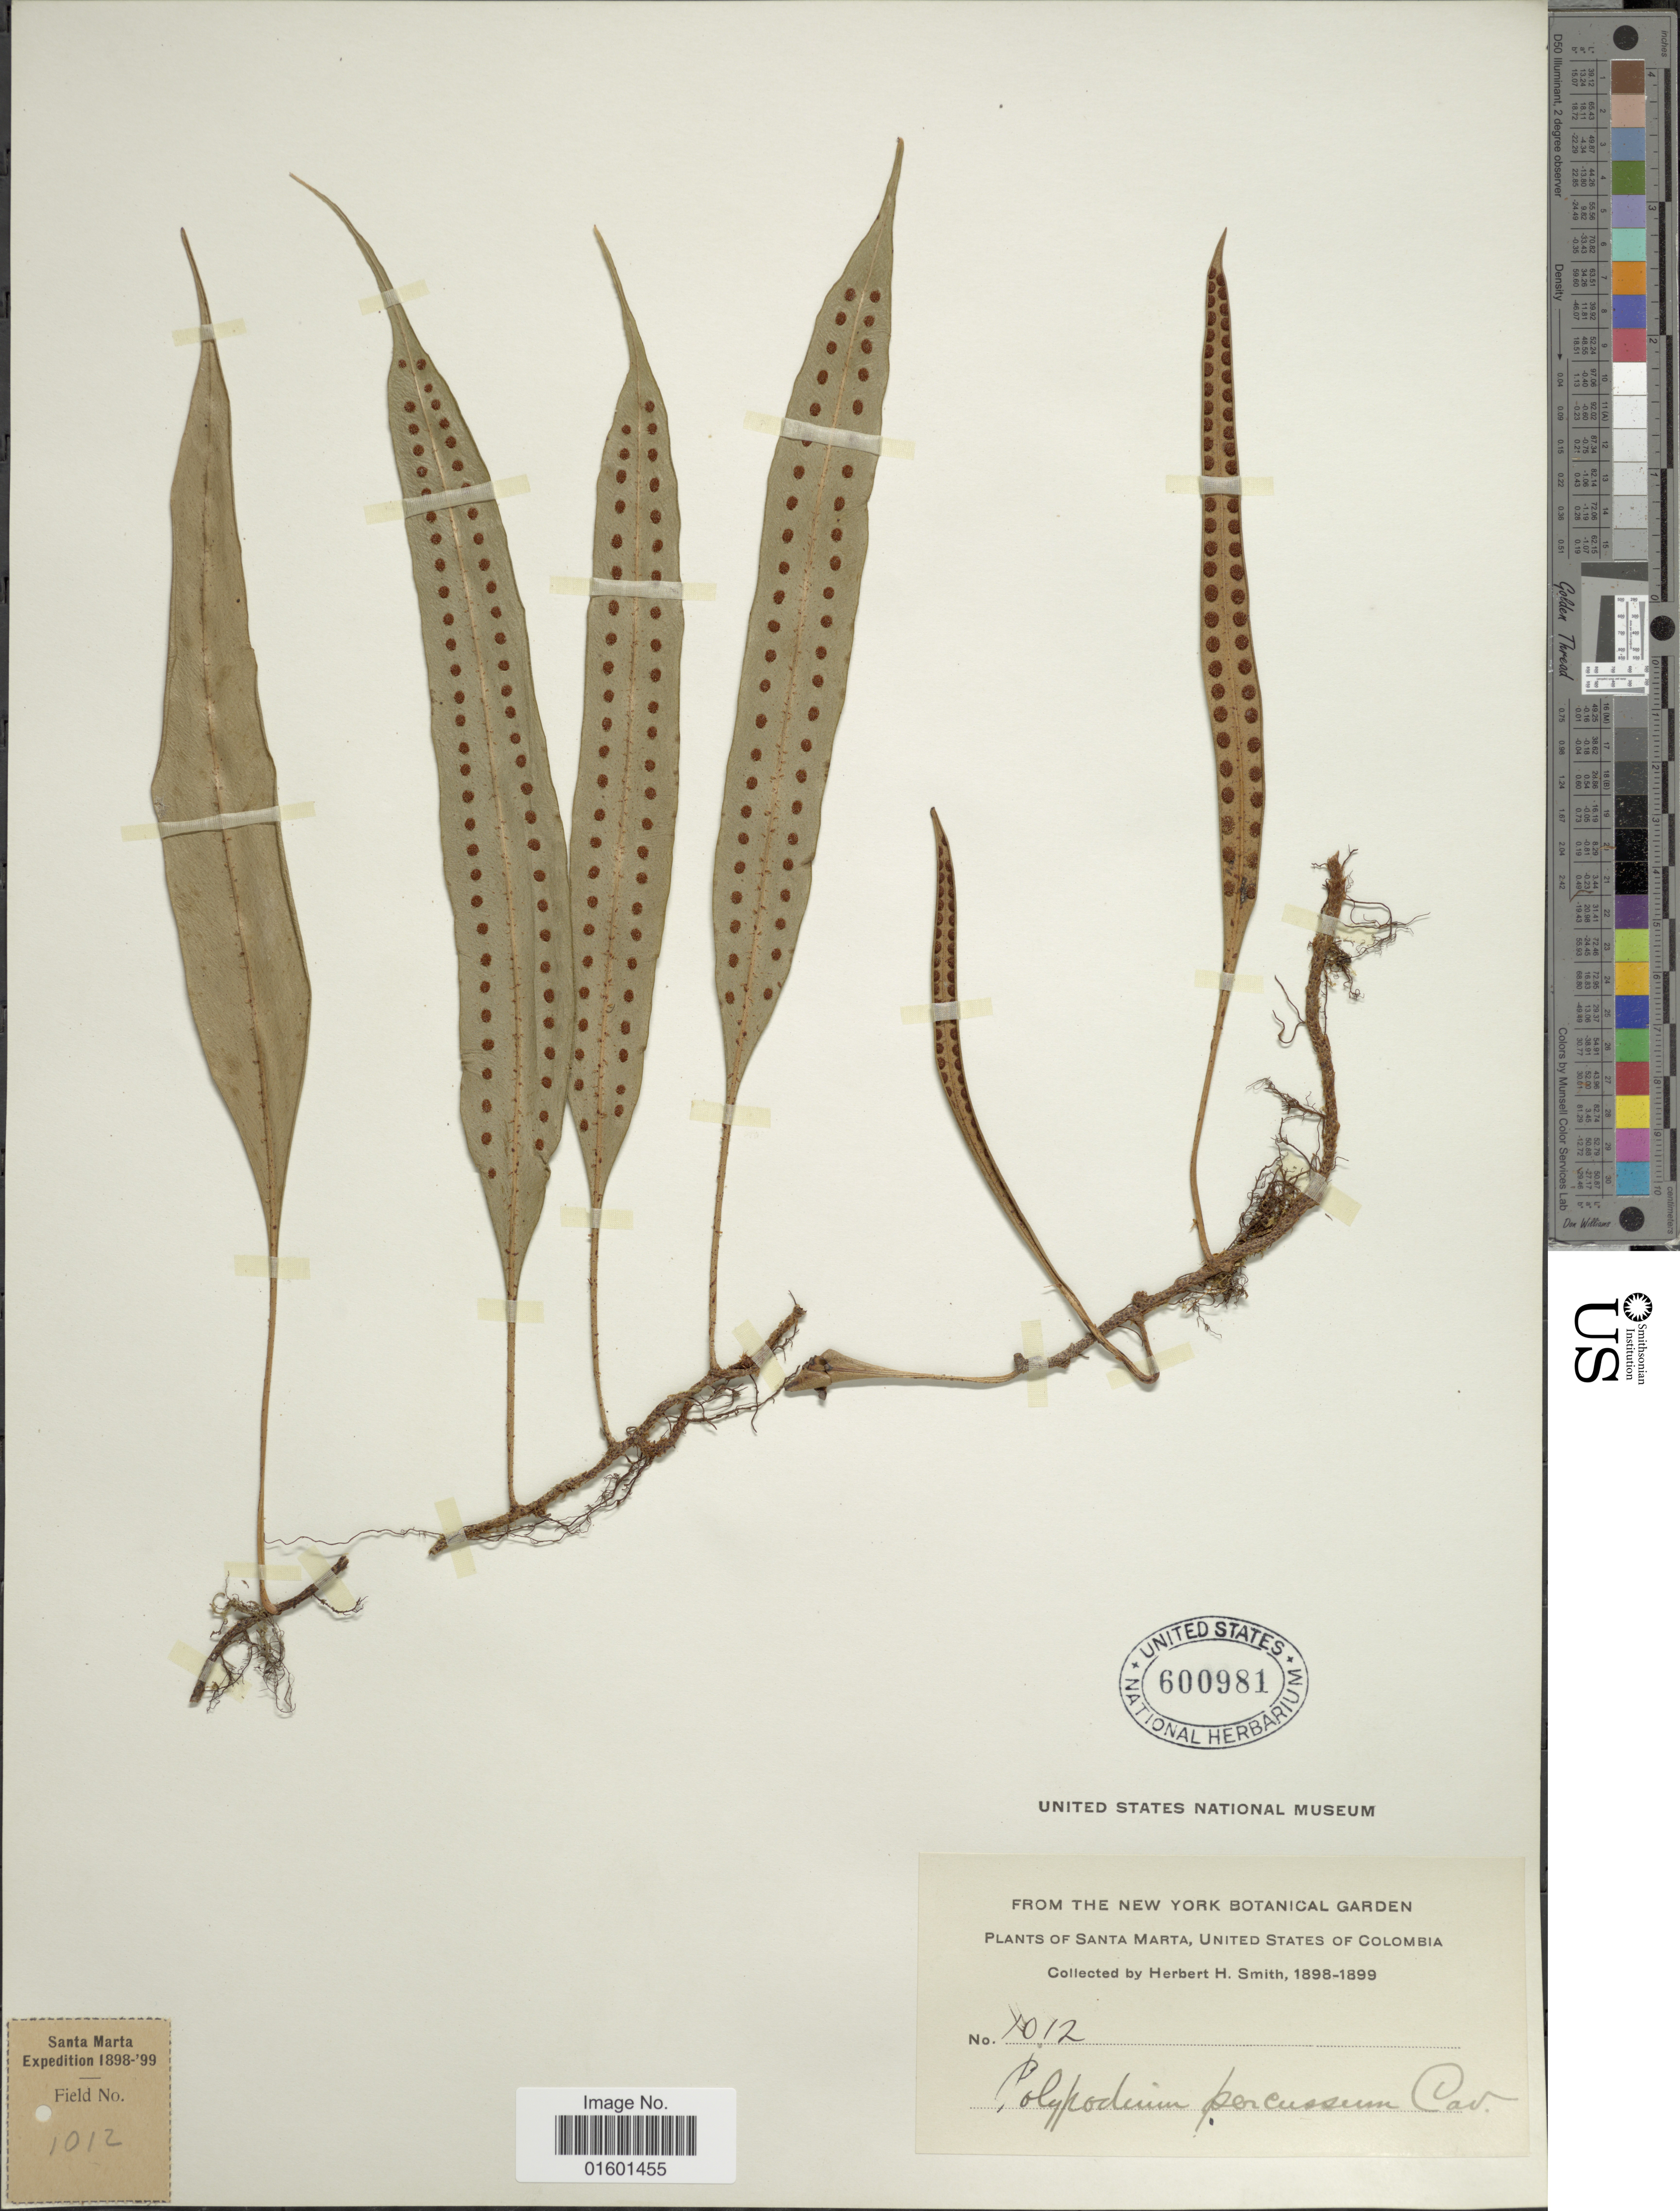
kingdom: Plantae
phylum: Tracheophyta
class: Polypodiopsida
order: Polypodiales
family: Polypodiaceae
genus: Microgramma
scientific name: Microgramma percussa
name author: (Cav.) de la Sota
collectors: H. H. Smith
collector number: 1012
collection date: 1898/1899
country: Colombia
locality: Santa Marta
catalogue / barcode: US 600981